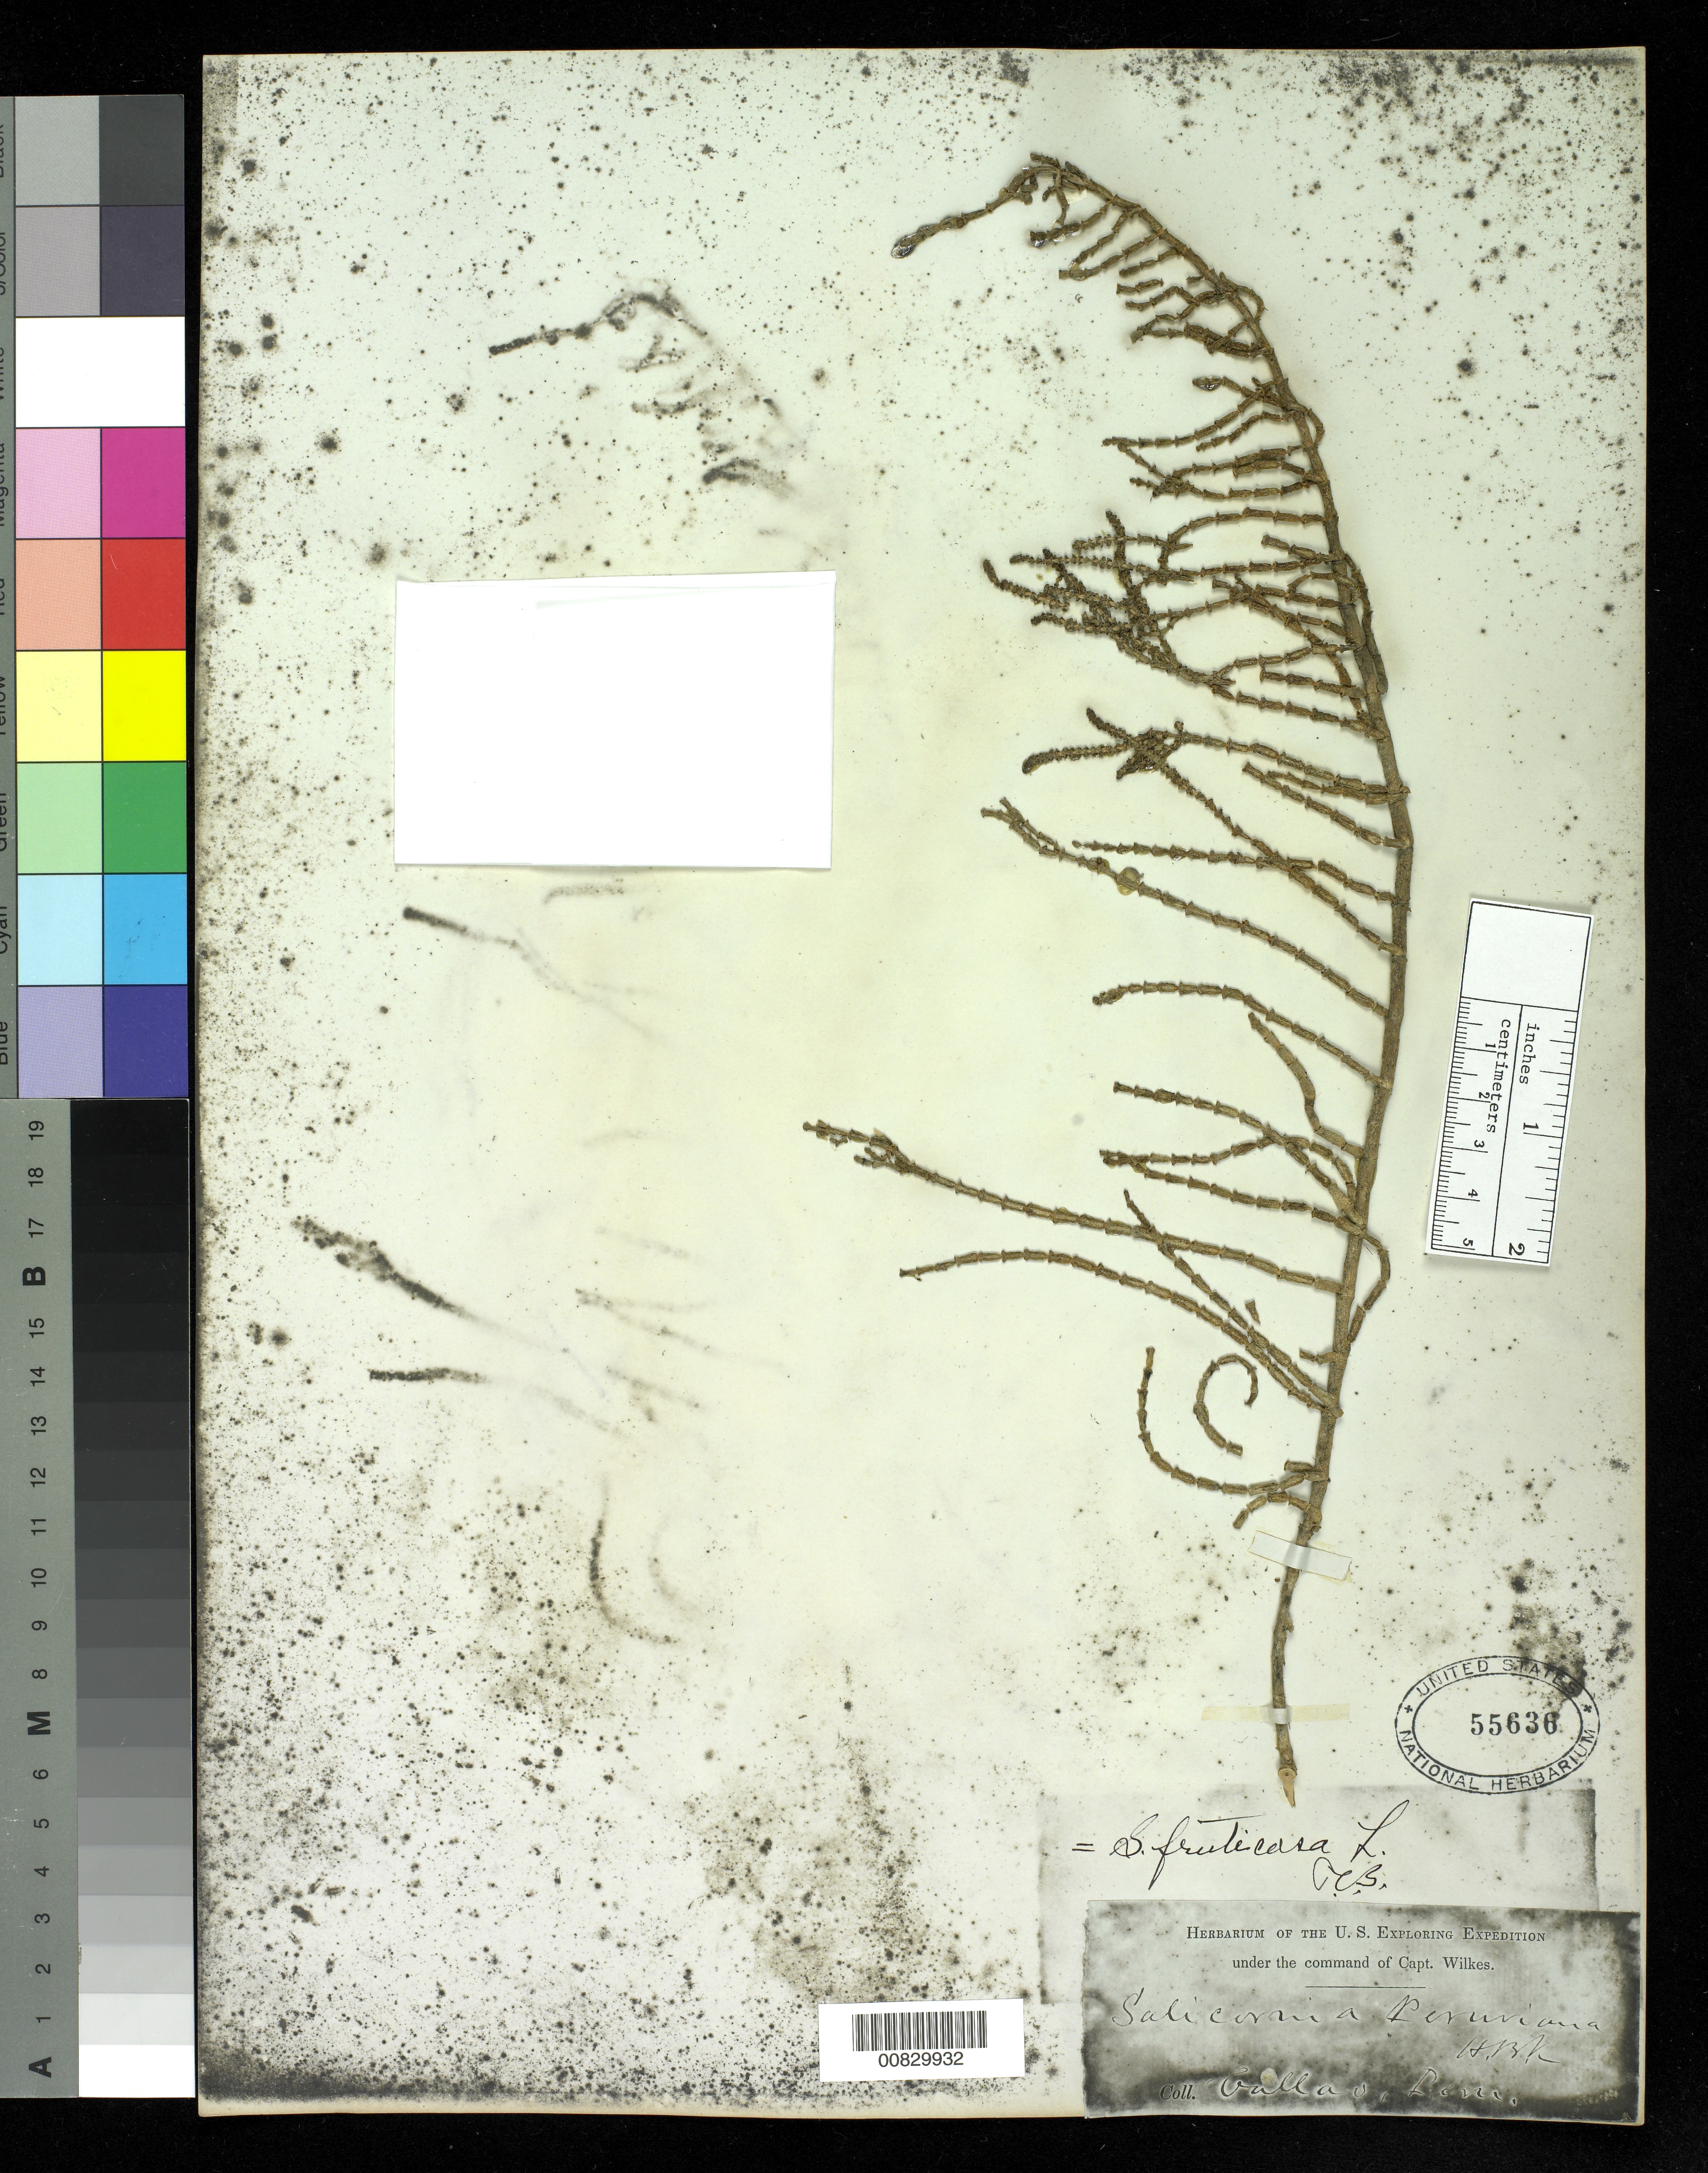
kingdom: Plantae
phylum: Tracheophyta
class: Magnoliopsida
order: Caryophyllales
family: Amaranthaceae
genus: Salicornia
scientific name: Salicornia globosa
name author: (Paul G. Wilson) Piirainen & G. Kadereit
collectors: Wilkes Explor. Exped.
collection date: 1838/1842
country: Peru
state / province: Callao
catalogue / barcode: US 55636